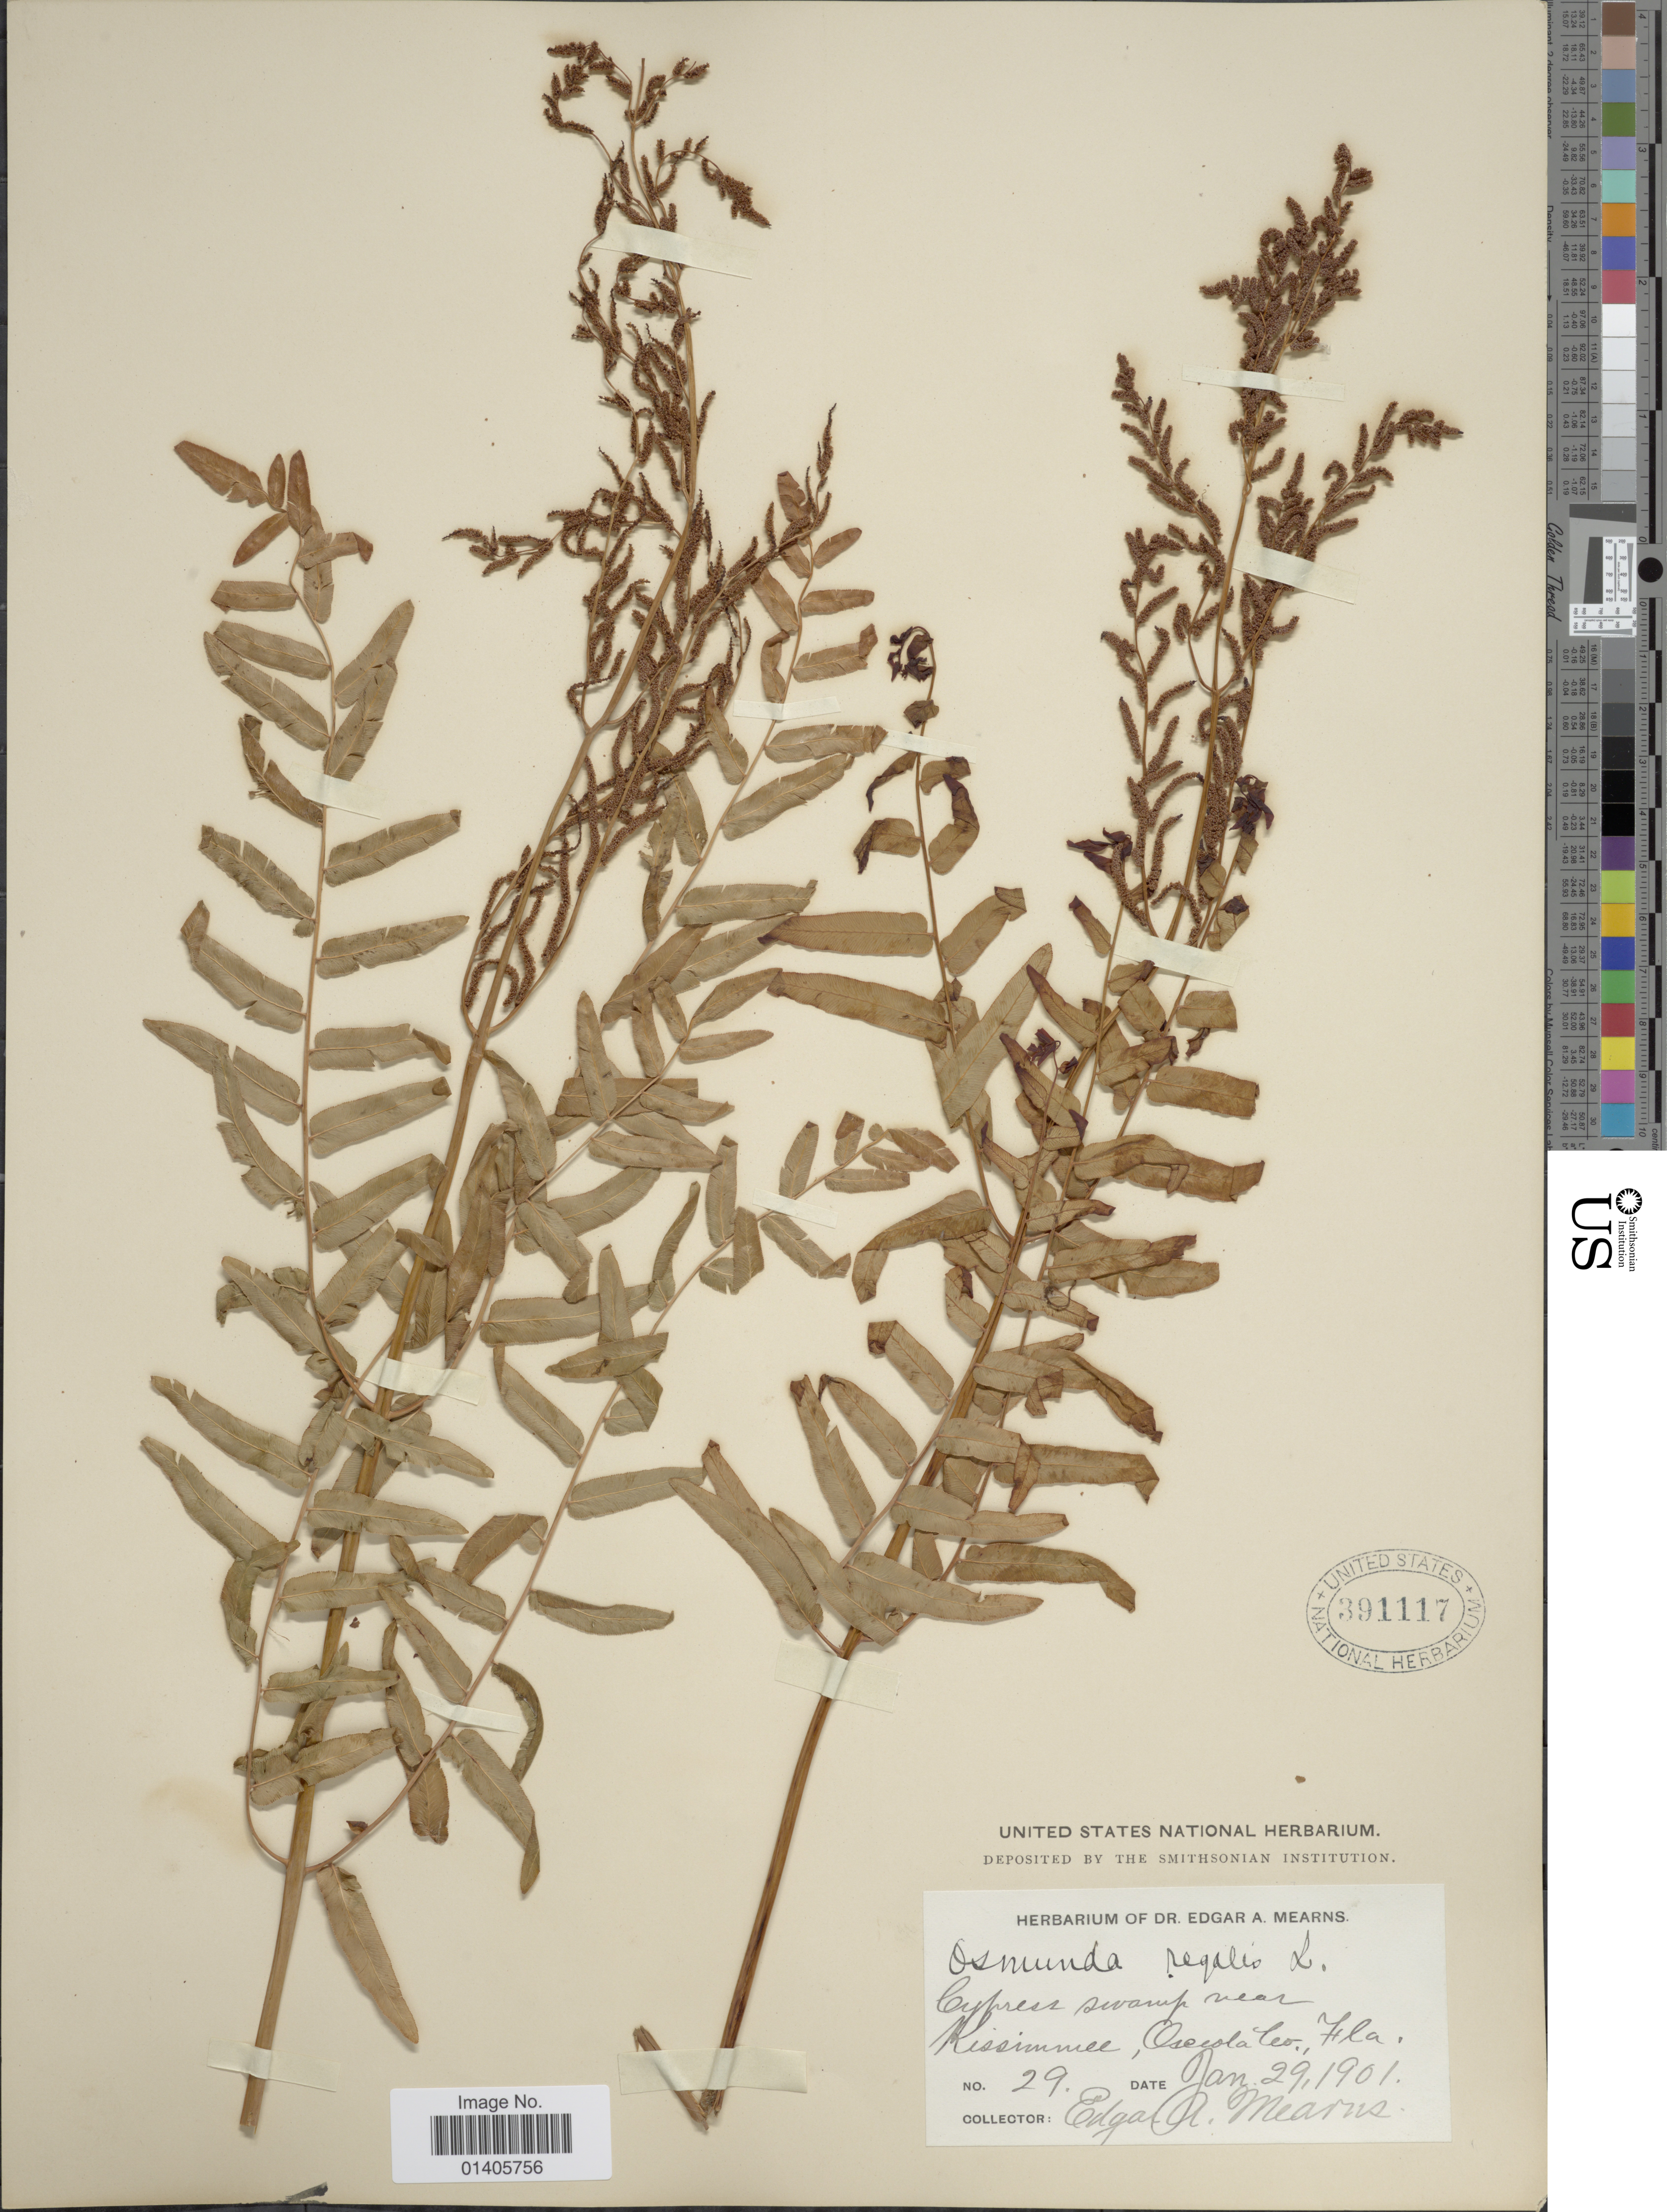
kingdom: Plantae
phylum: Tracheophyta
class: Polypodiopsida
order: Osmundales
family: Osmundaceae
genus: Osmunda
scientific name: Osmunda regalis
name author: L.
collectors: E. A. Mearns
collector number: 29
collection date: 1901-01-29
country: United States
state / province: Florida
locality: Kissimmee, Osceola Co.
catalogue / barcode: US 391117